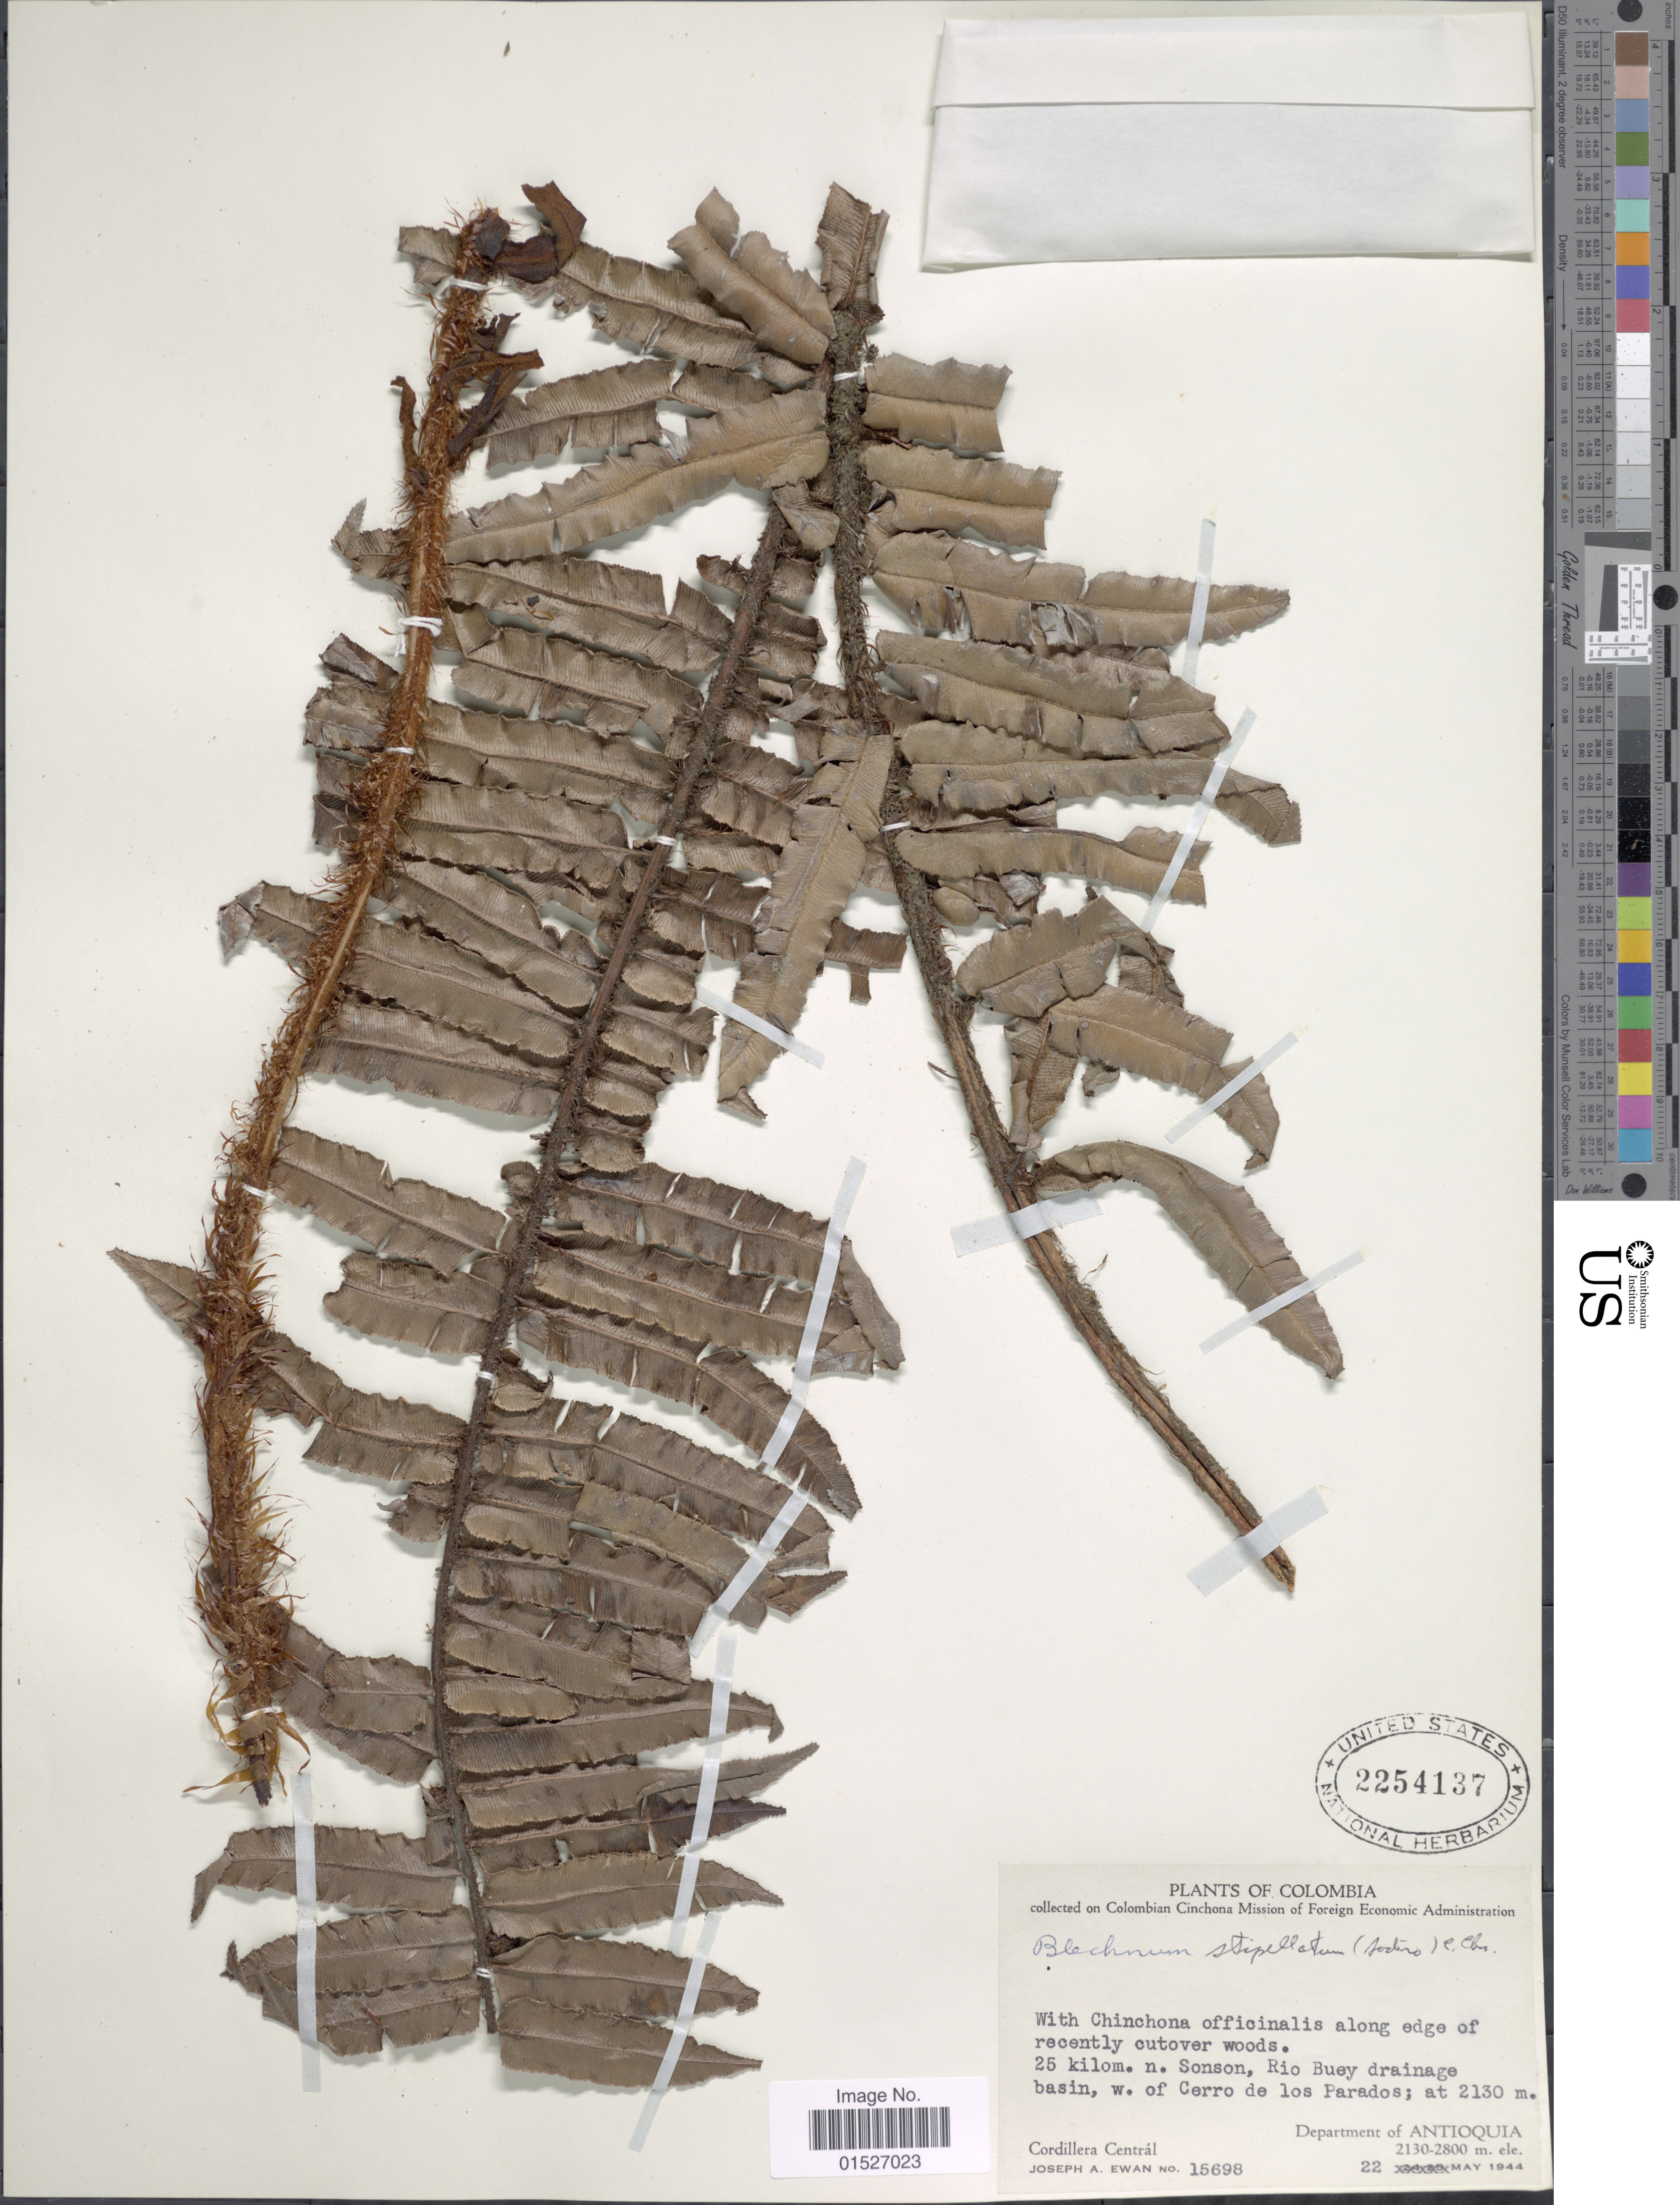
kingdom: Plantae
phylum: Tracheophyta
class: Polypodiopsida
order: Polypodiales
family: Blechnaceae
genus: Blechnum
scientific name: Blechnum stipitellatum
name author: (Sodiro) C. Chr.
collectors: J. A. Ewan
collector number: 15698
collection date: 1944-05-22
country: Colombia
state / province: Antioquia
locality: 25 kilom. n. Sonson, Rio Buey drainage basin, w. of Cerro de los Parados. Department of Antioquia. Cordillera Central.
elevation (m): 2130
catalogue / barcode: US 2254137